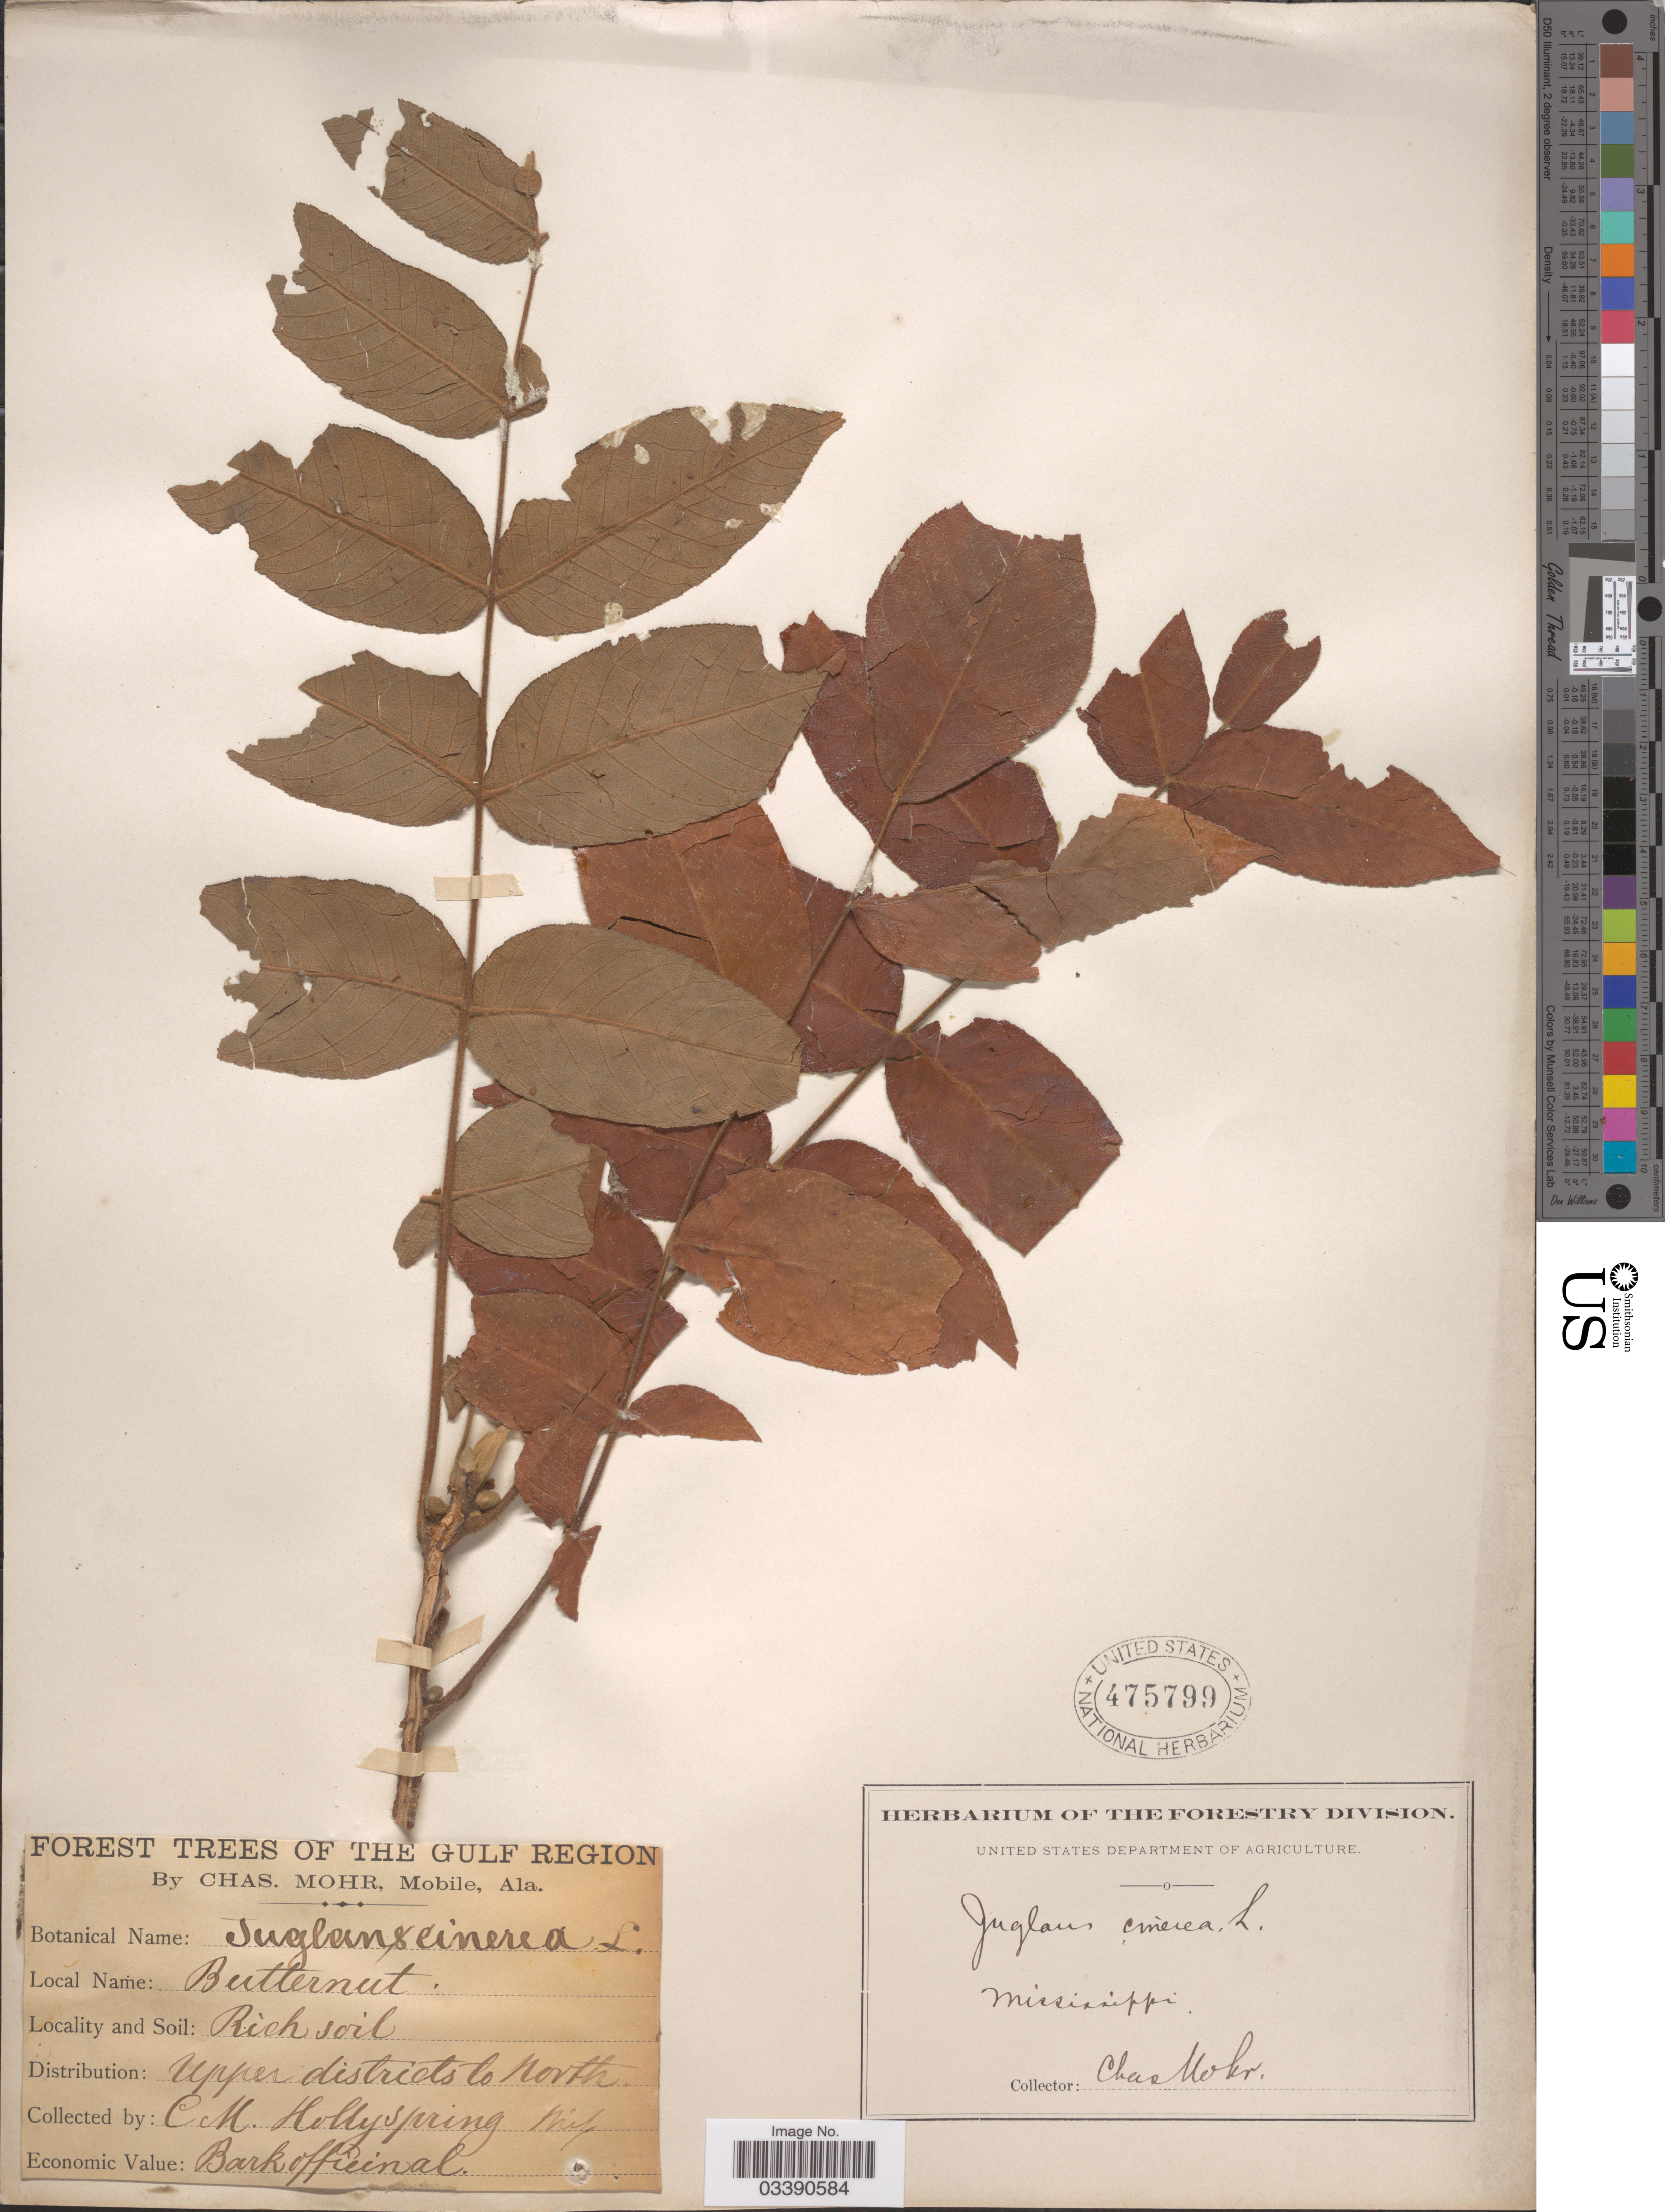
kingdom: Plantae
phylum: Tracheophyta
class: Magnoliopsida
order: Fagales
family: Juglandaceae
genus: Juglans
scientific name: Juglans cinerea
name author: L.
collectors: Mohr, C. T. (herbarium)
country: United States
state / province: Mississippi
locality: The Gulf Region. Holly Spring. Miss.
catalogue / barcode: US 475799